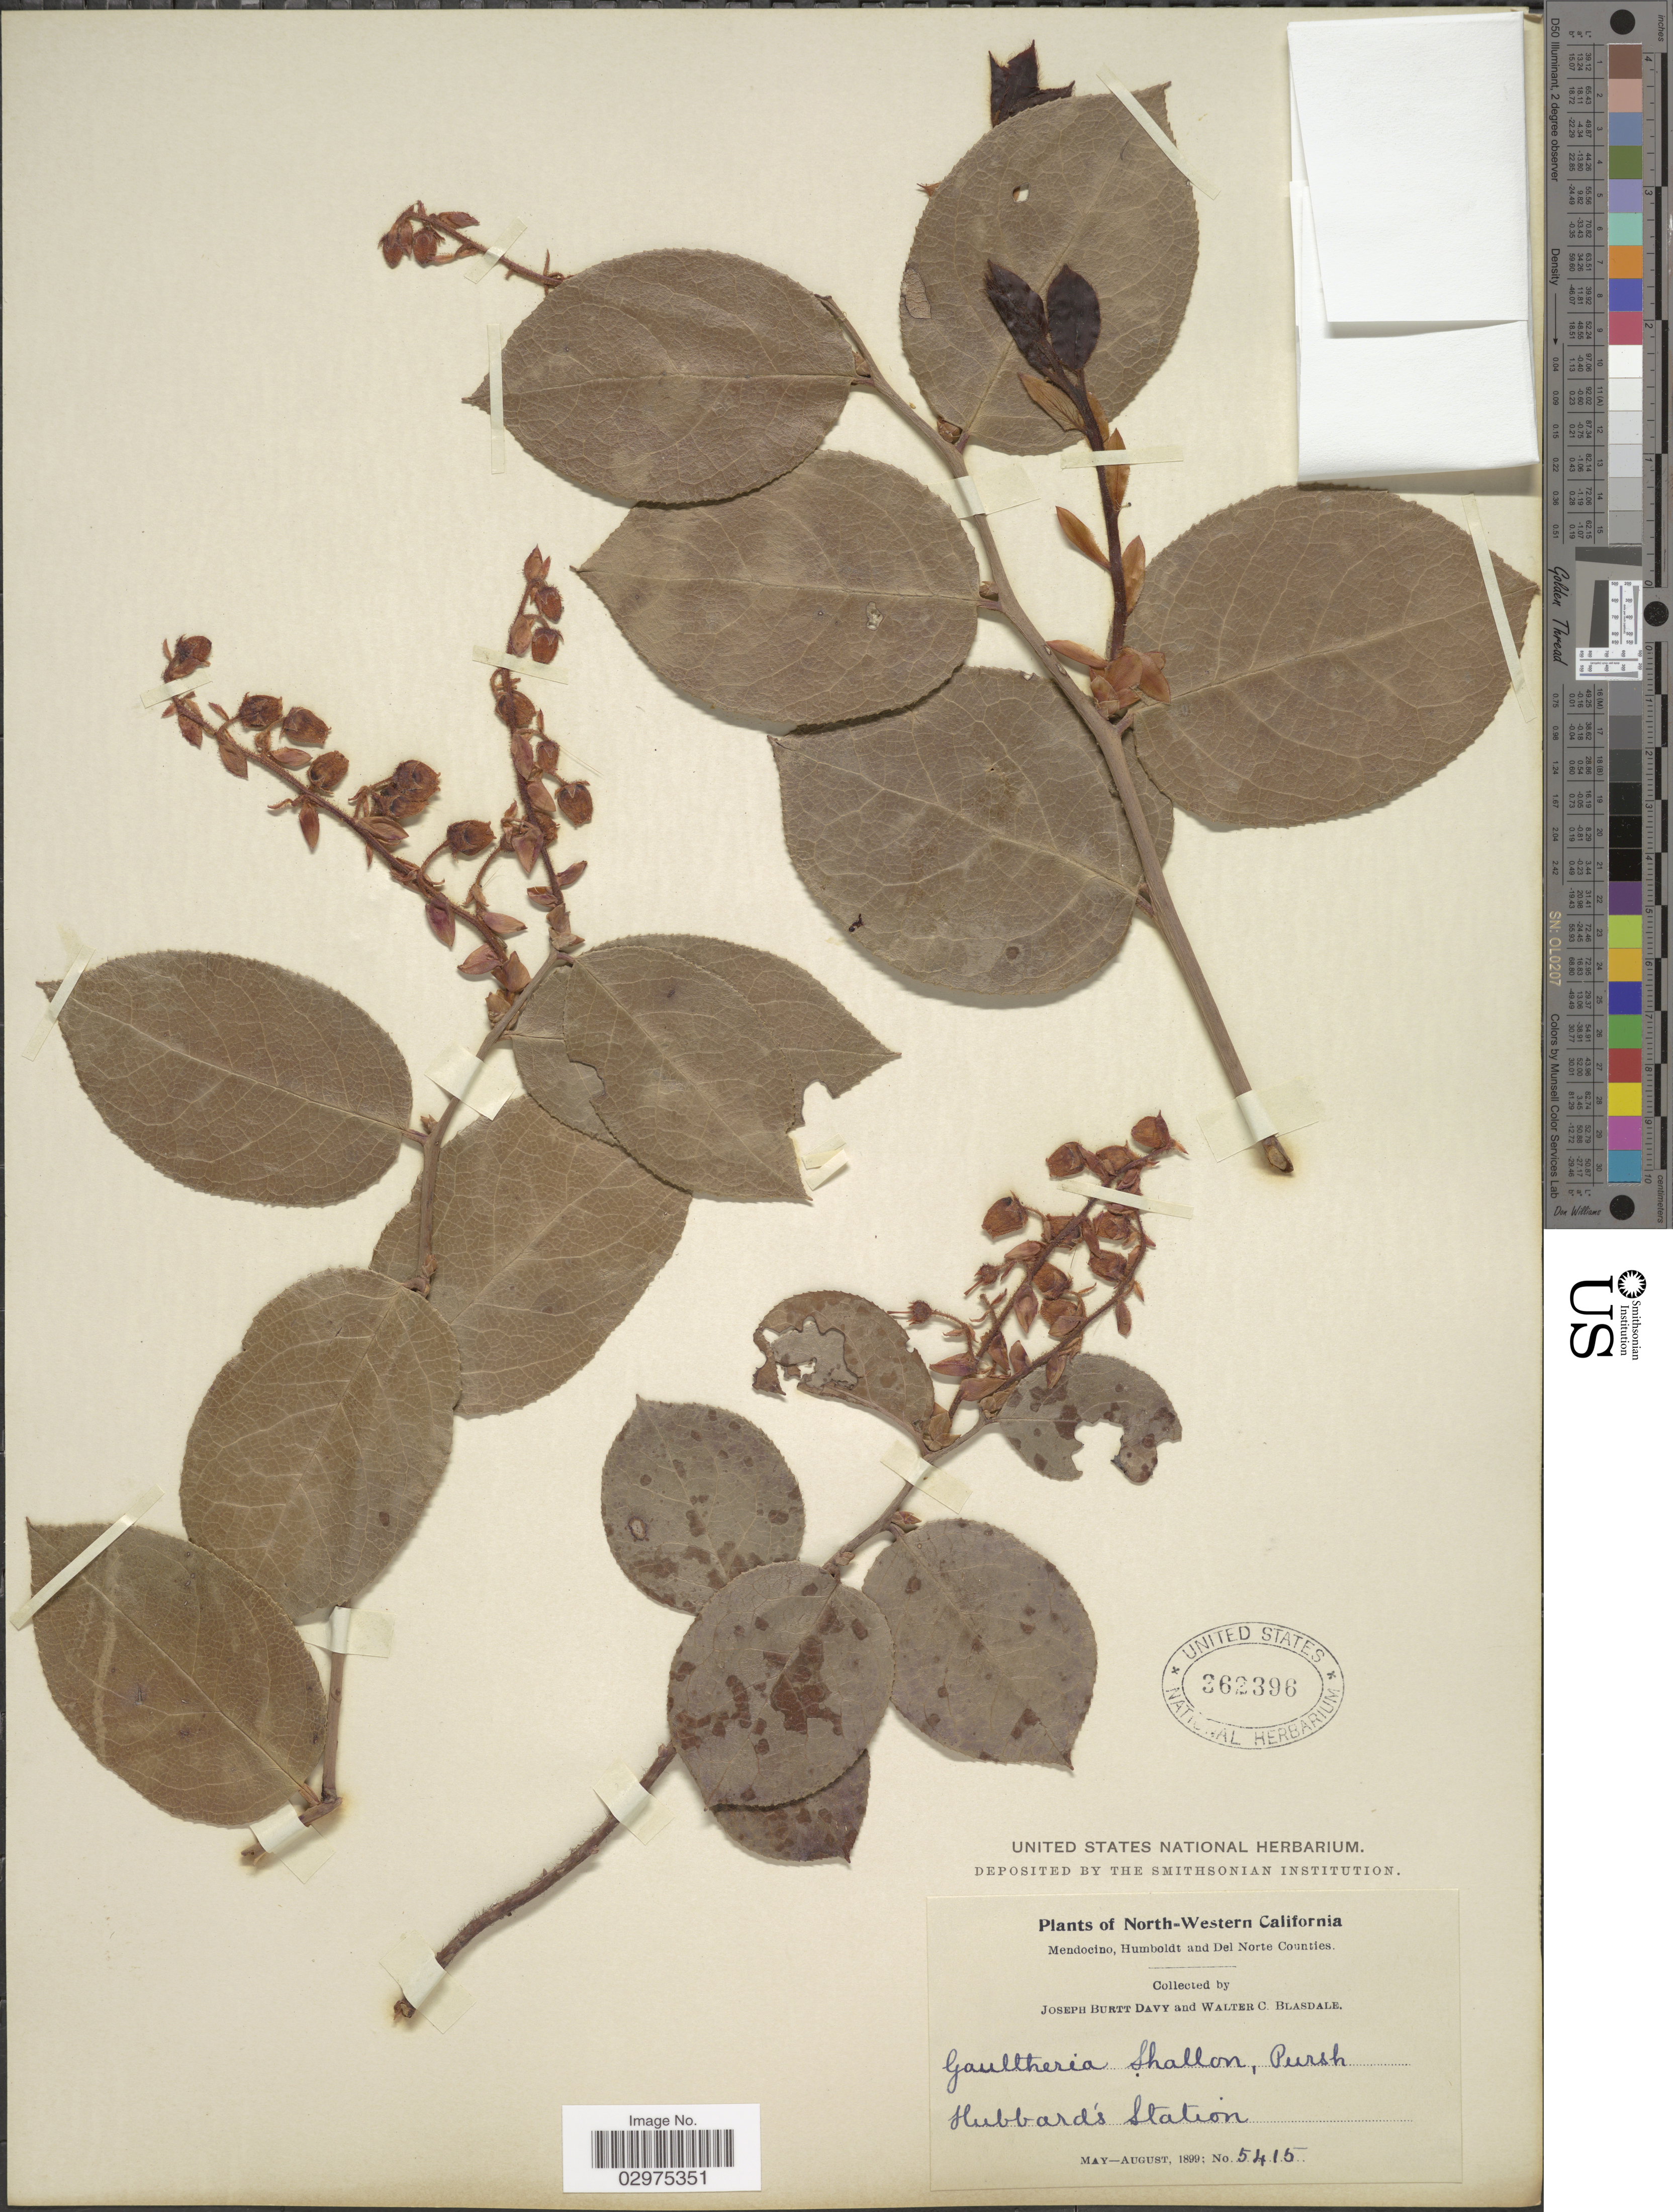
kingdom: Plantae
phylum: Tracheophyta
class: Magnoliopsida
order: Ericales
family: Ericaceae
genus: Gaultheria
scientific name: Gaultheria shallon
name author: Pursh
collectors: J. Burtt Davy & W. Blasdale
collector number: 5415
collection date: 1899-05/1899-08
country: United States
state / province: California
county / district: Mendocino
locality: North-Western California, Mendocino, Humboldt and Del Norte Counties, Hubbard's Station.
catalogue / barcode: US 362396